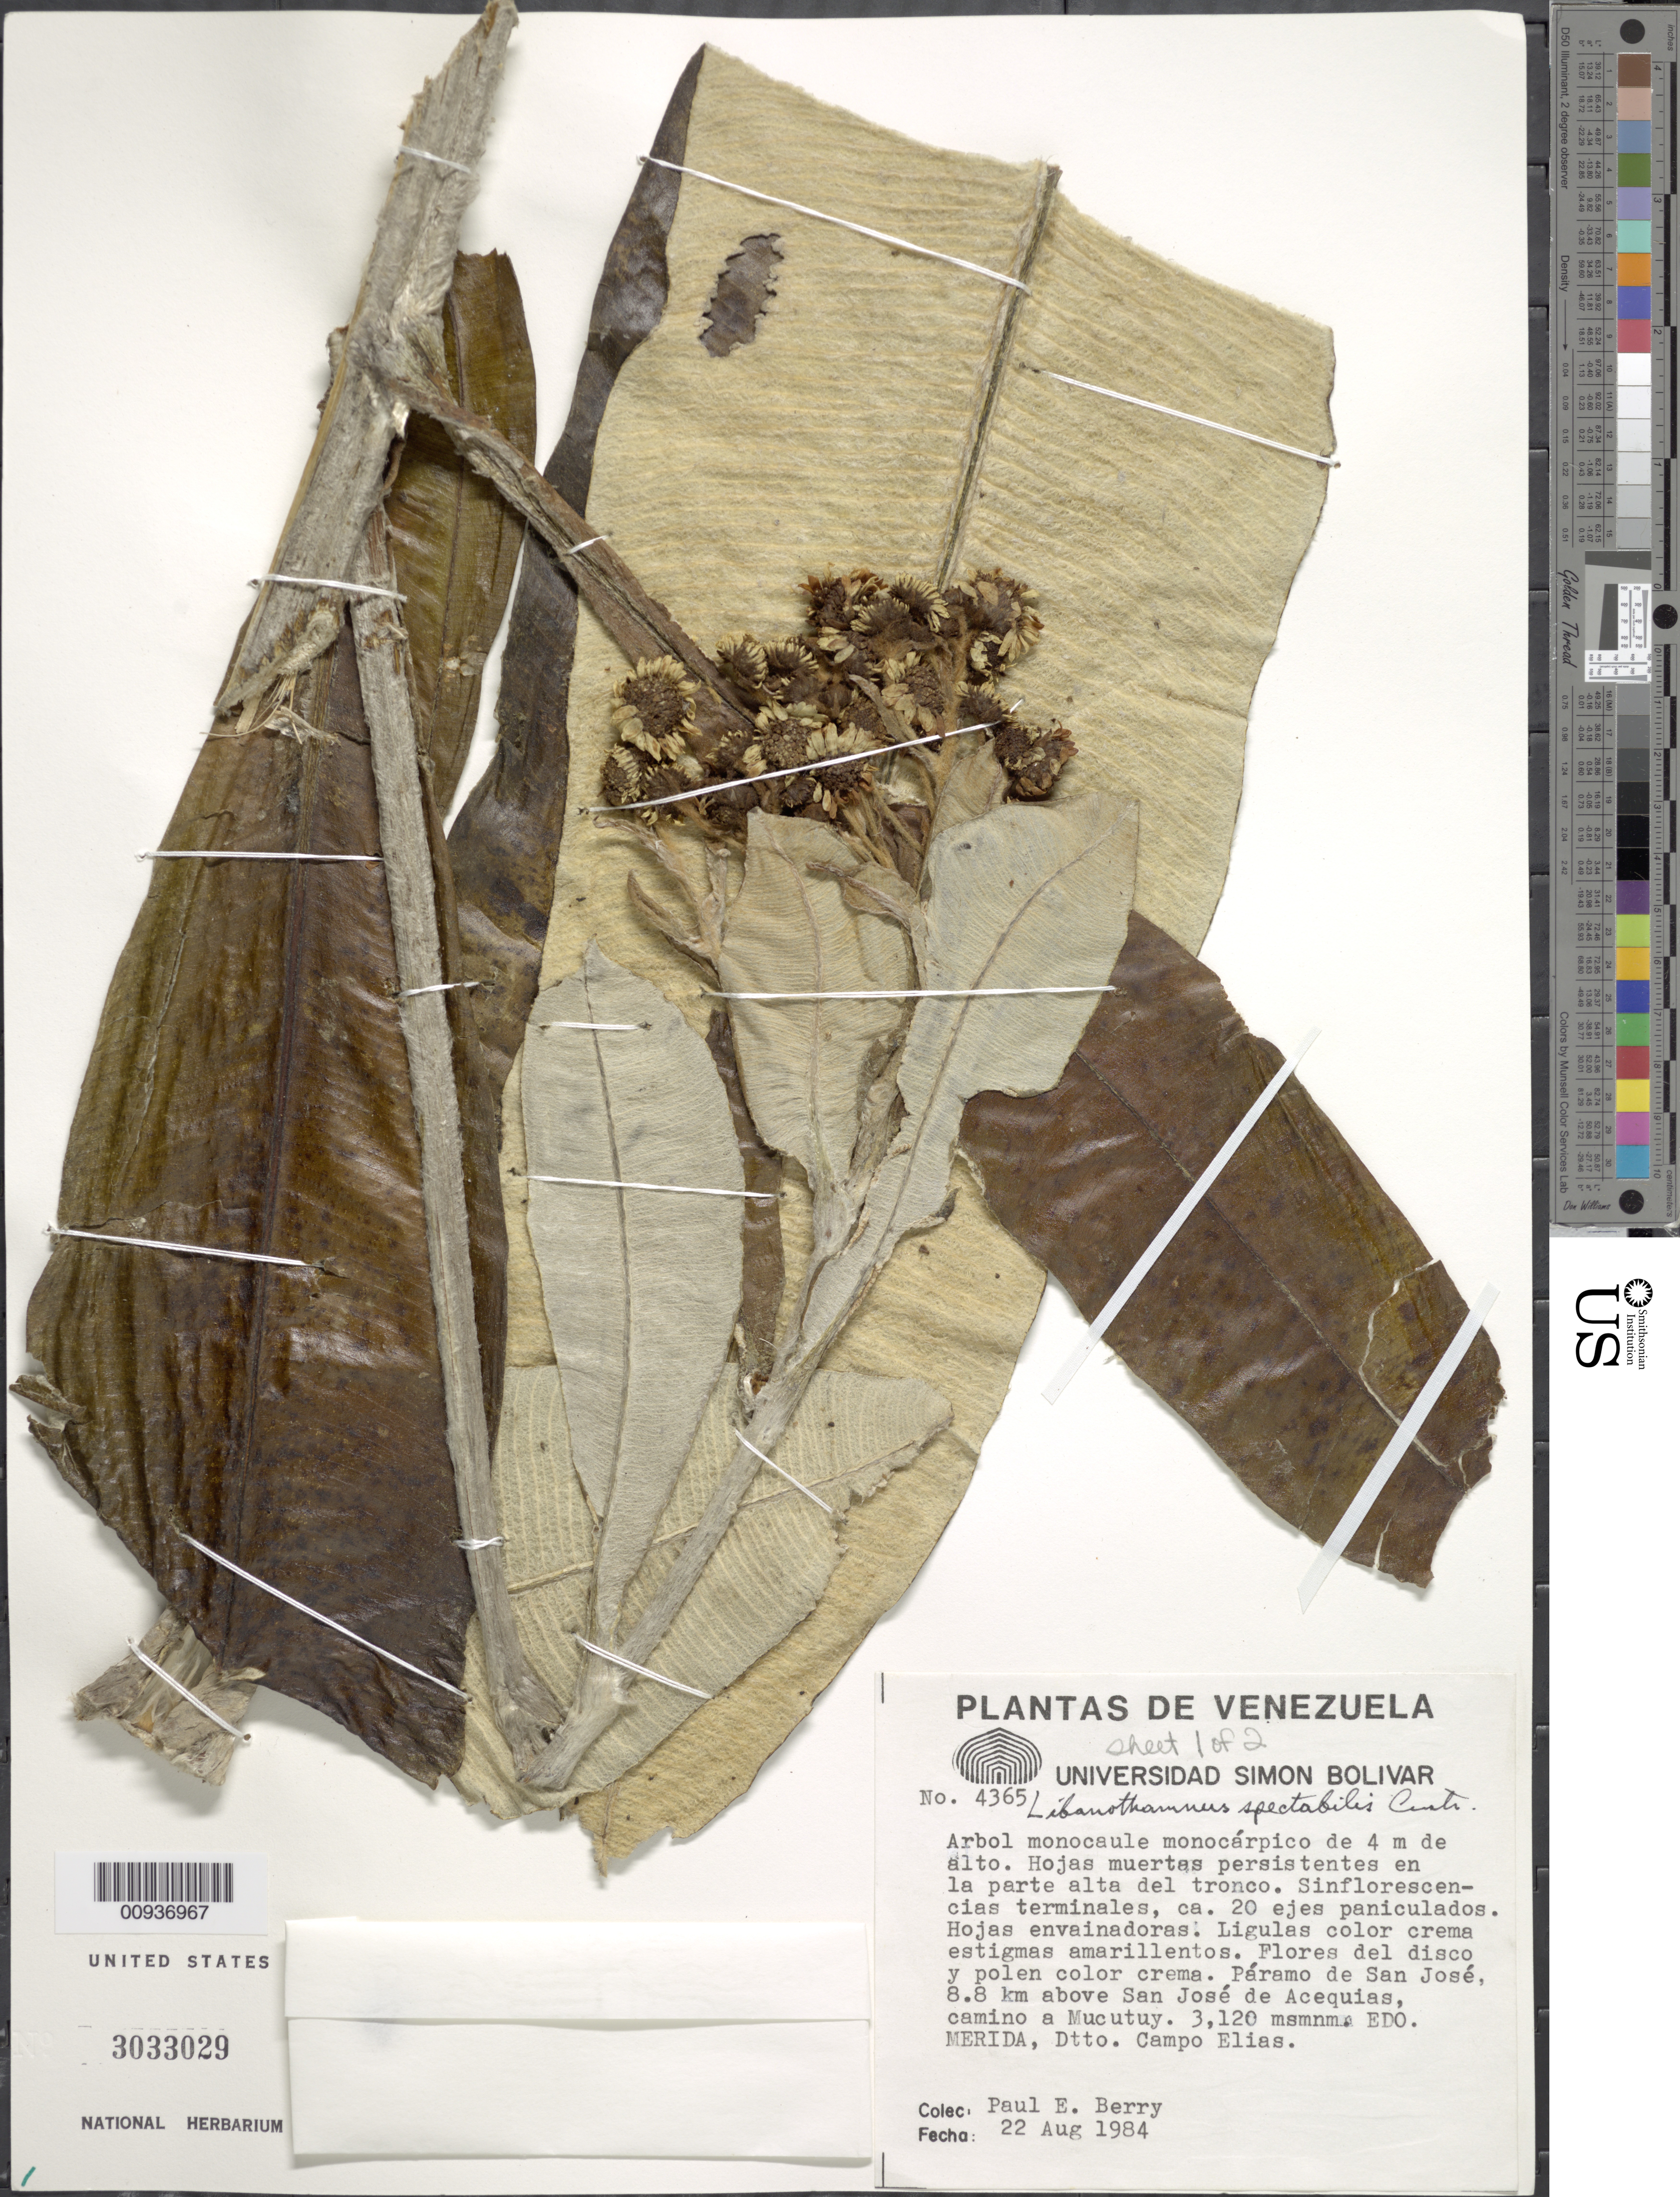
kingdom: Plantae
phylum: Tracheophyta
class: Magnoliopsida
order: Asterales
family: Asteraceae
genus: Libanothamnus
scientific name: Libanothamnus spectabilis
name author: (Cuatrec.) Cuatrec.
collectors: P. E. Berry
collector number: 4365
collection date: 1984-08-22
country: Venezuela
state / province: Mérida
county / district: Campo Elías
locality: Páramo de San José. 8.8 km above San José de Acequias, camino a Mucutuy.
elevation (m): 3120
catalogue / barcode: US 3033029